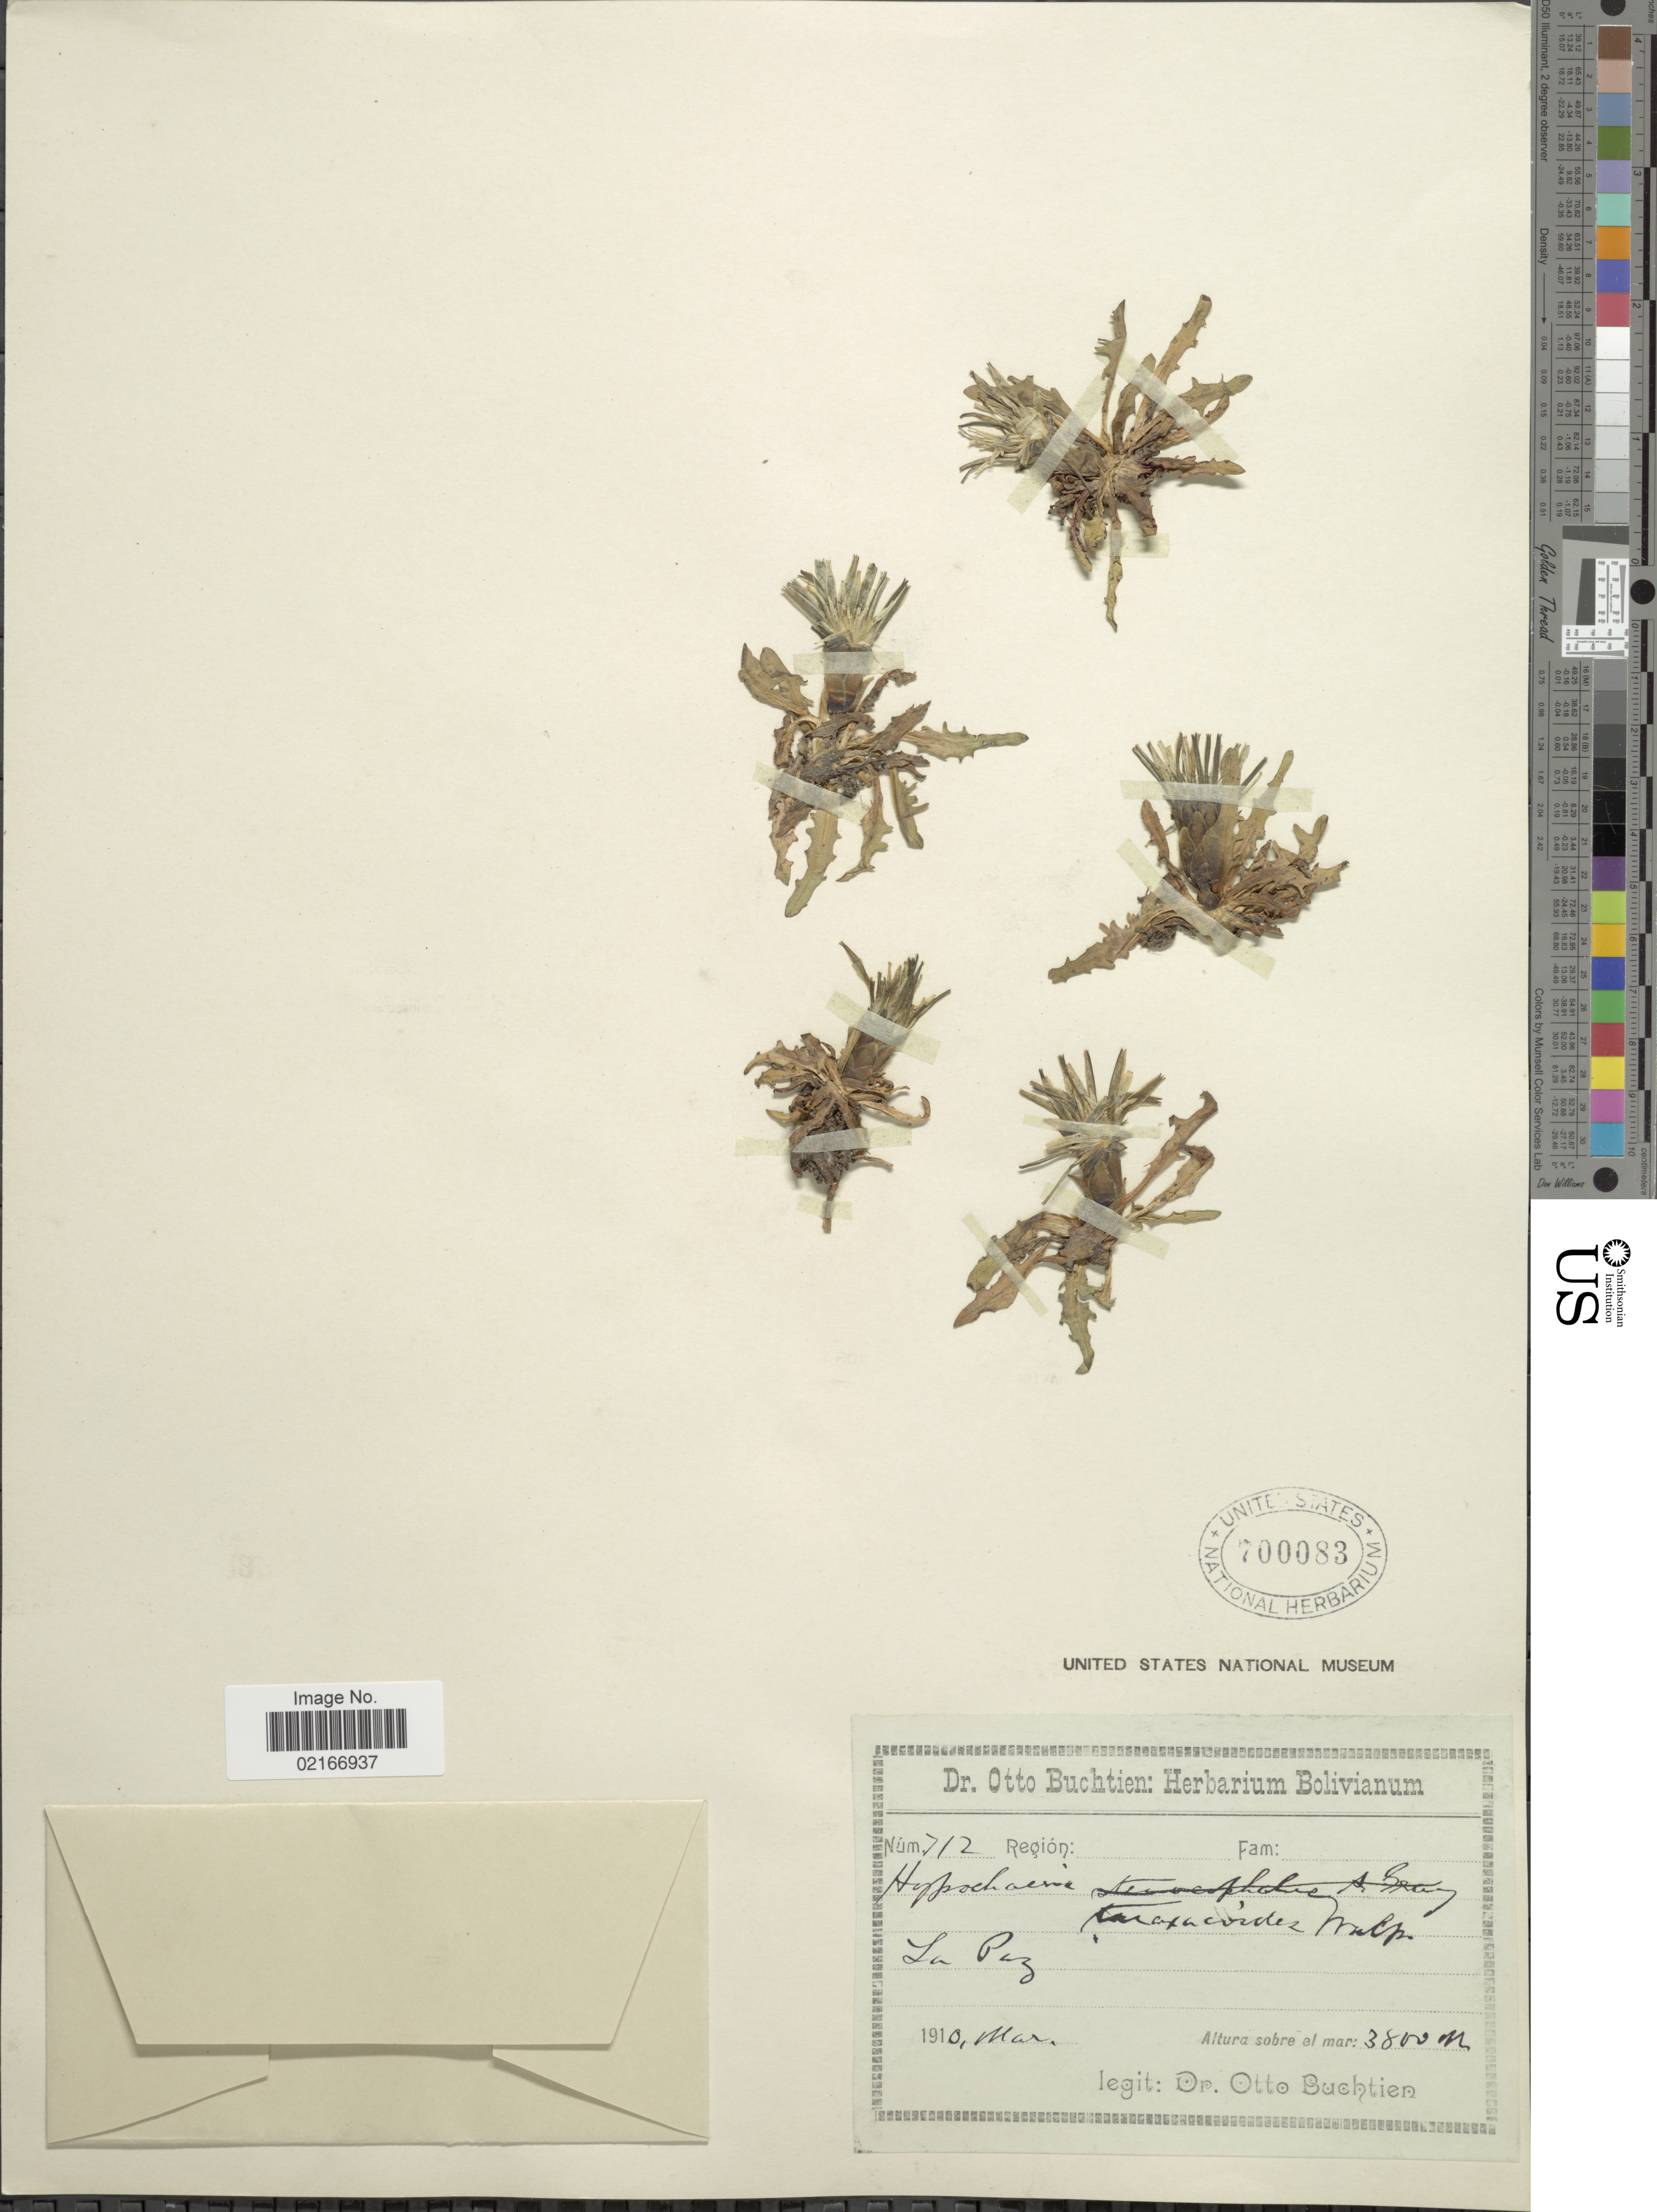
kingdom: Plantae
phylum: Tracheophyta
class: Magnoliopsida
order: Asterales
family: Asteraceae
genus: Hypochaeris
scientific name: Hypochaeris taraxacoides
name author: Ball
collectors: O. Buchtien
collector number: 712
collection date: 1910-03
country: Bolivia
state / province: La Paz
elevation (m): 3800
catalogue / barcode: US 700083